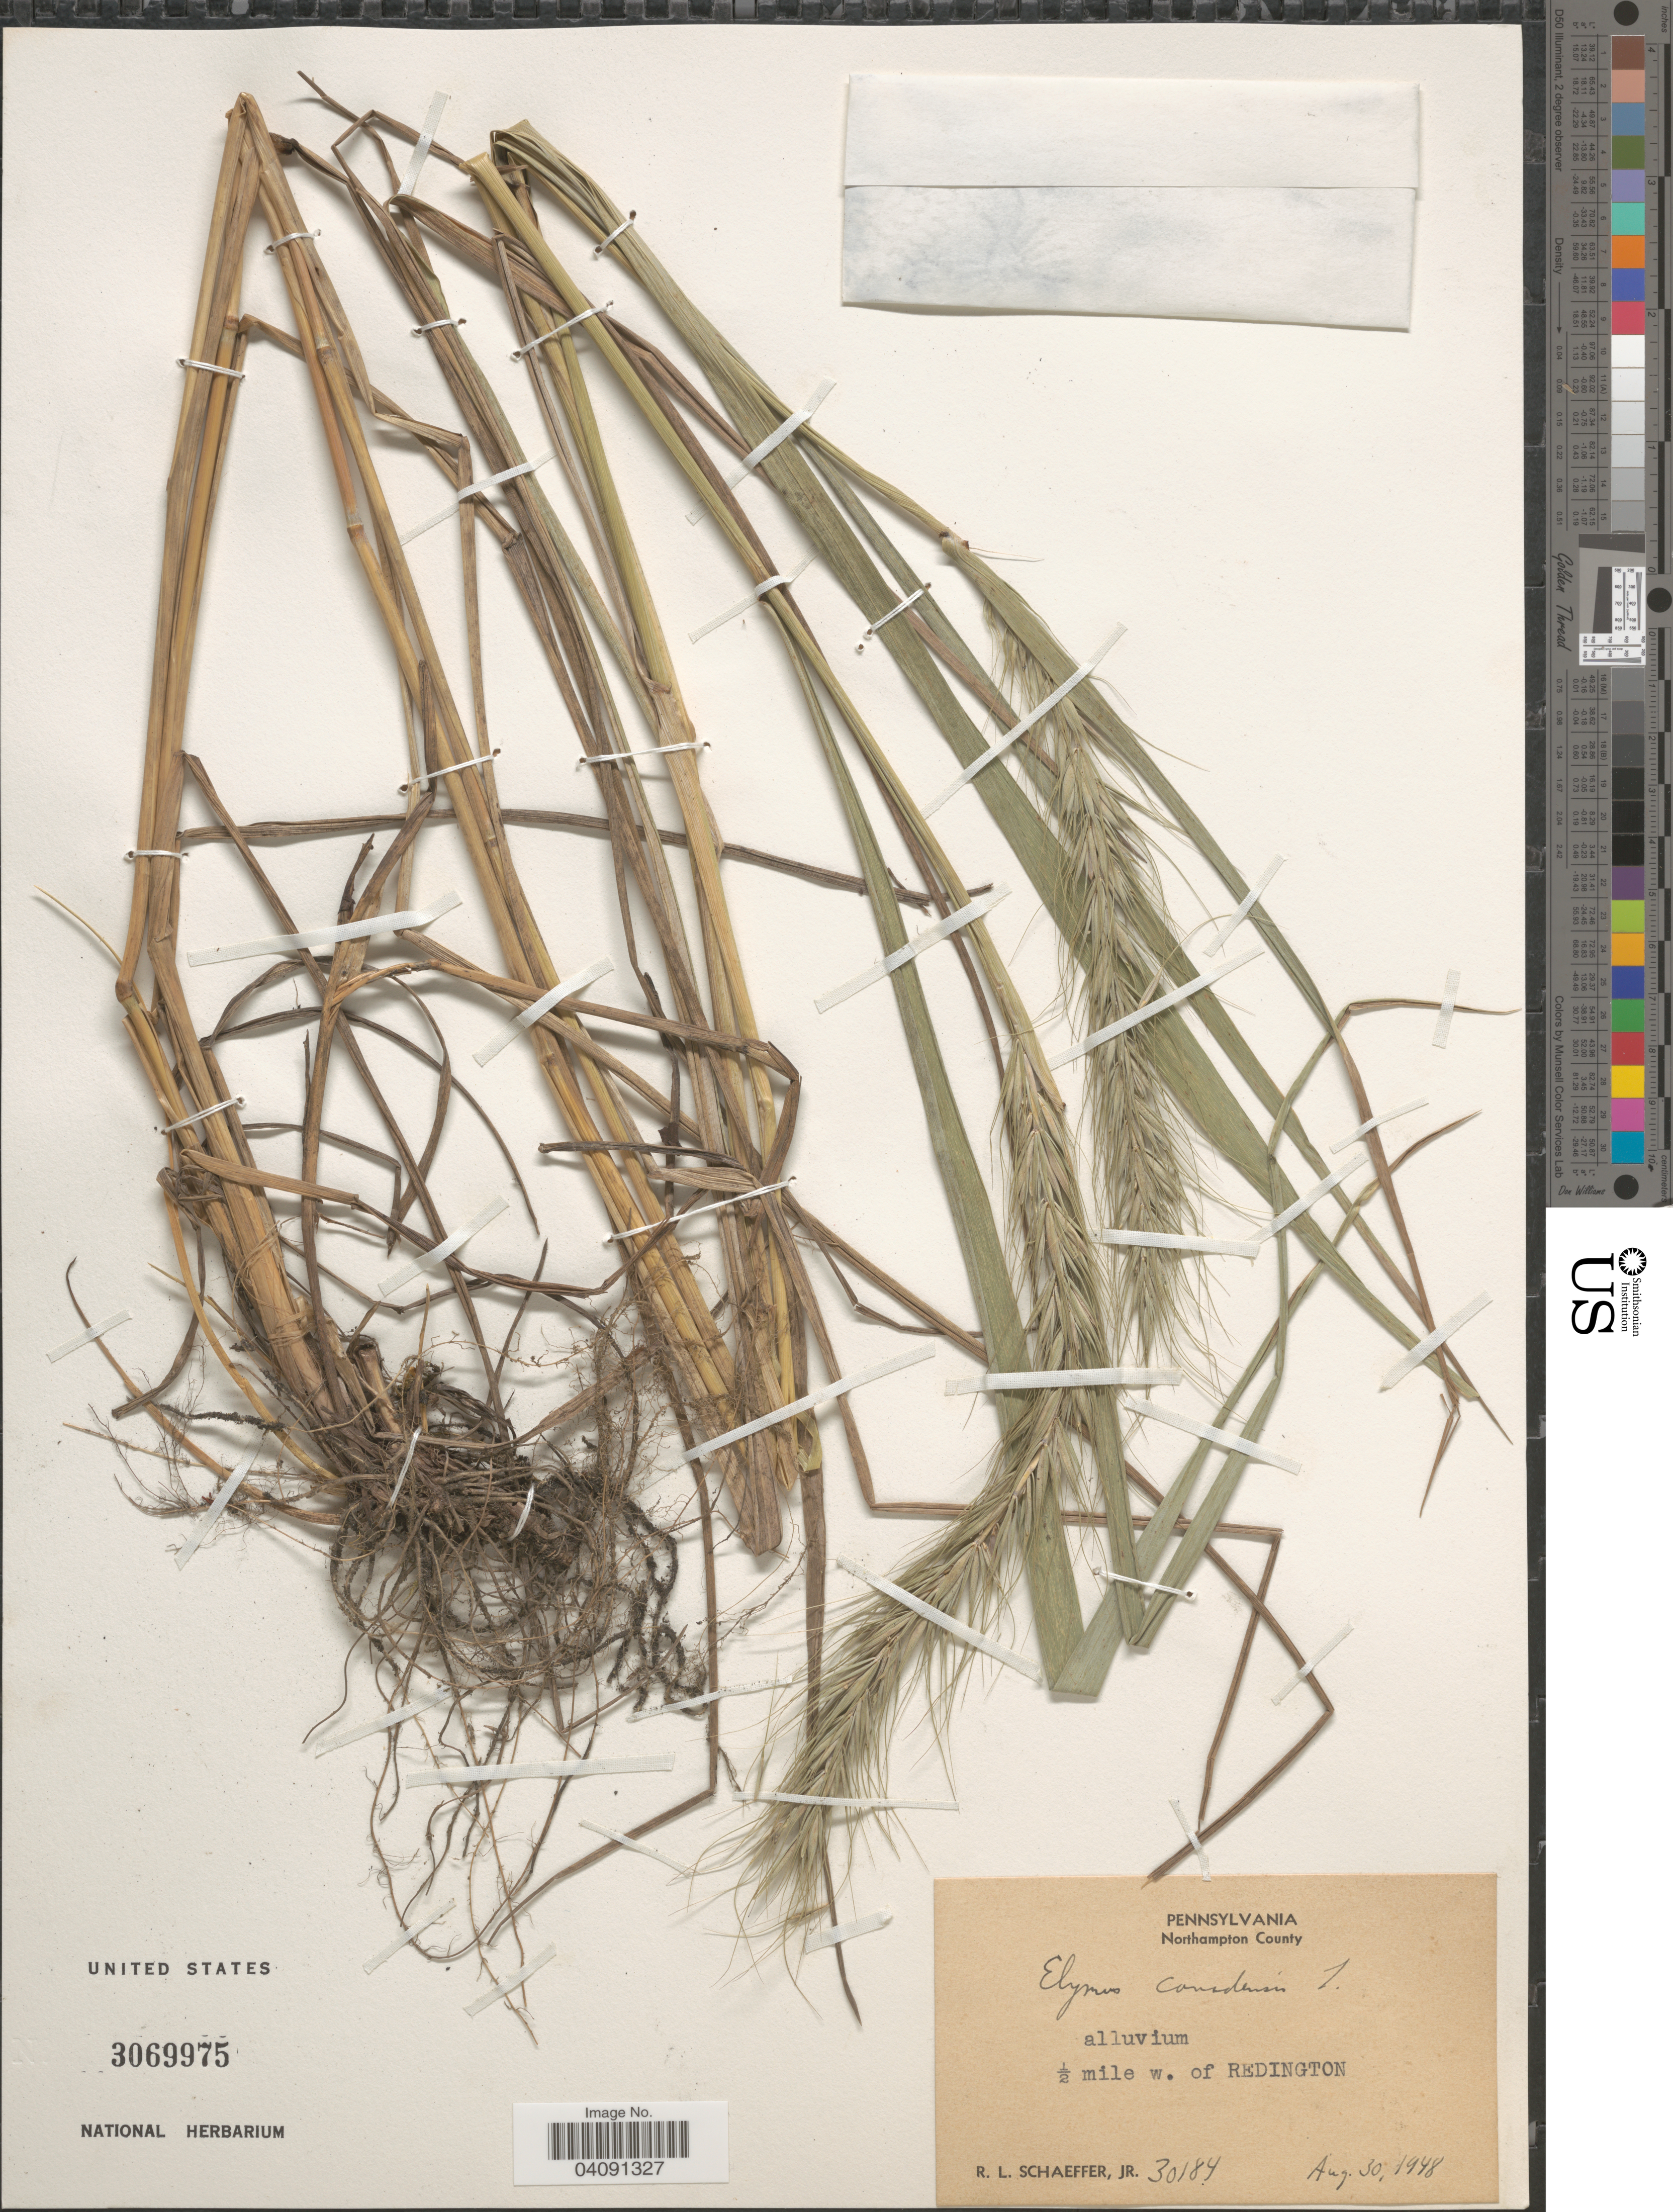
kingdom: Plantae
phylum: Tracheophyta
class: Liliopsida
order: Poales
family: Poaceae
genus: Elymus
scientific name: Elymus canadensis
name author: L.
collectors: R. L. Schaeffer Jr.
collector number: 30184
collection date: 1948-08-30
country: United States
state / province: Pennsylvania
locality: Northampton County. ½ mile w. of Redington.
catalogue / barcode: US 3069975